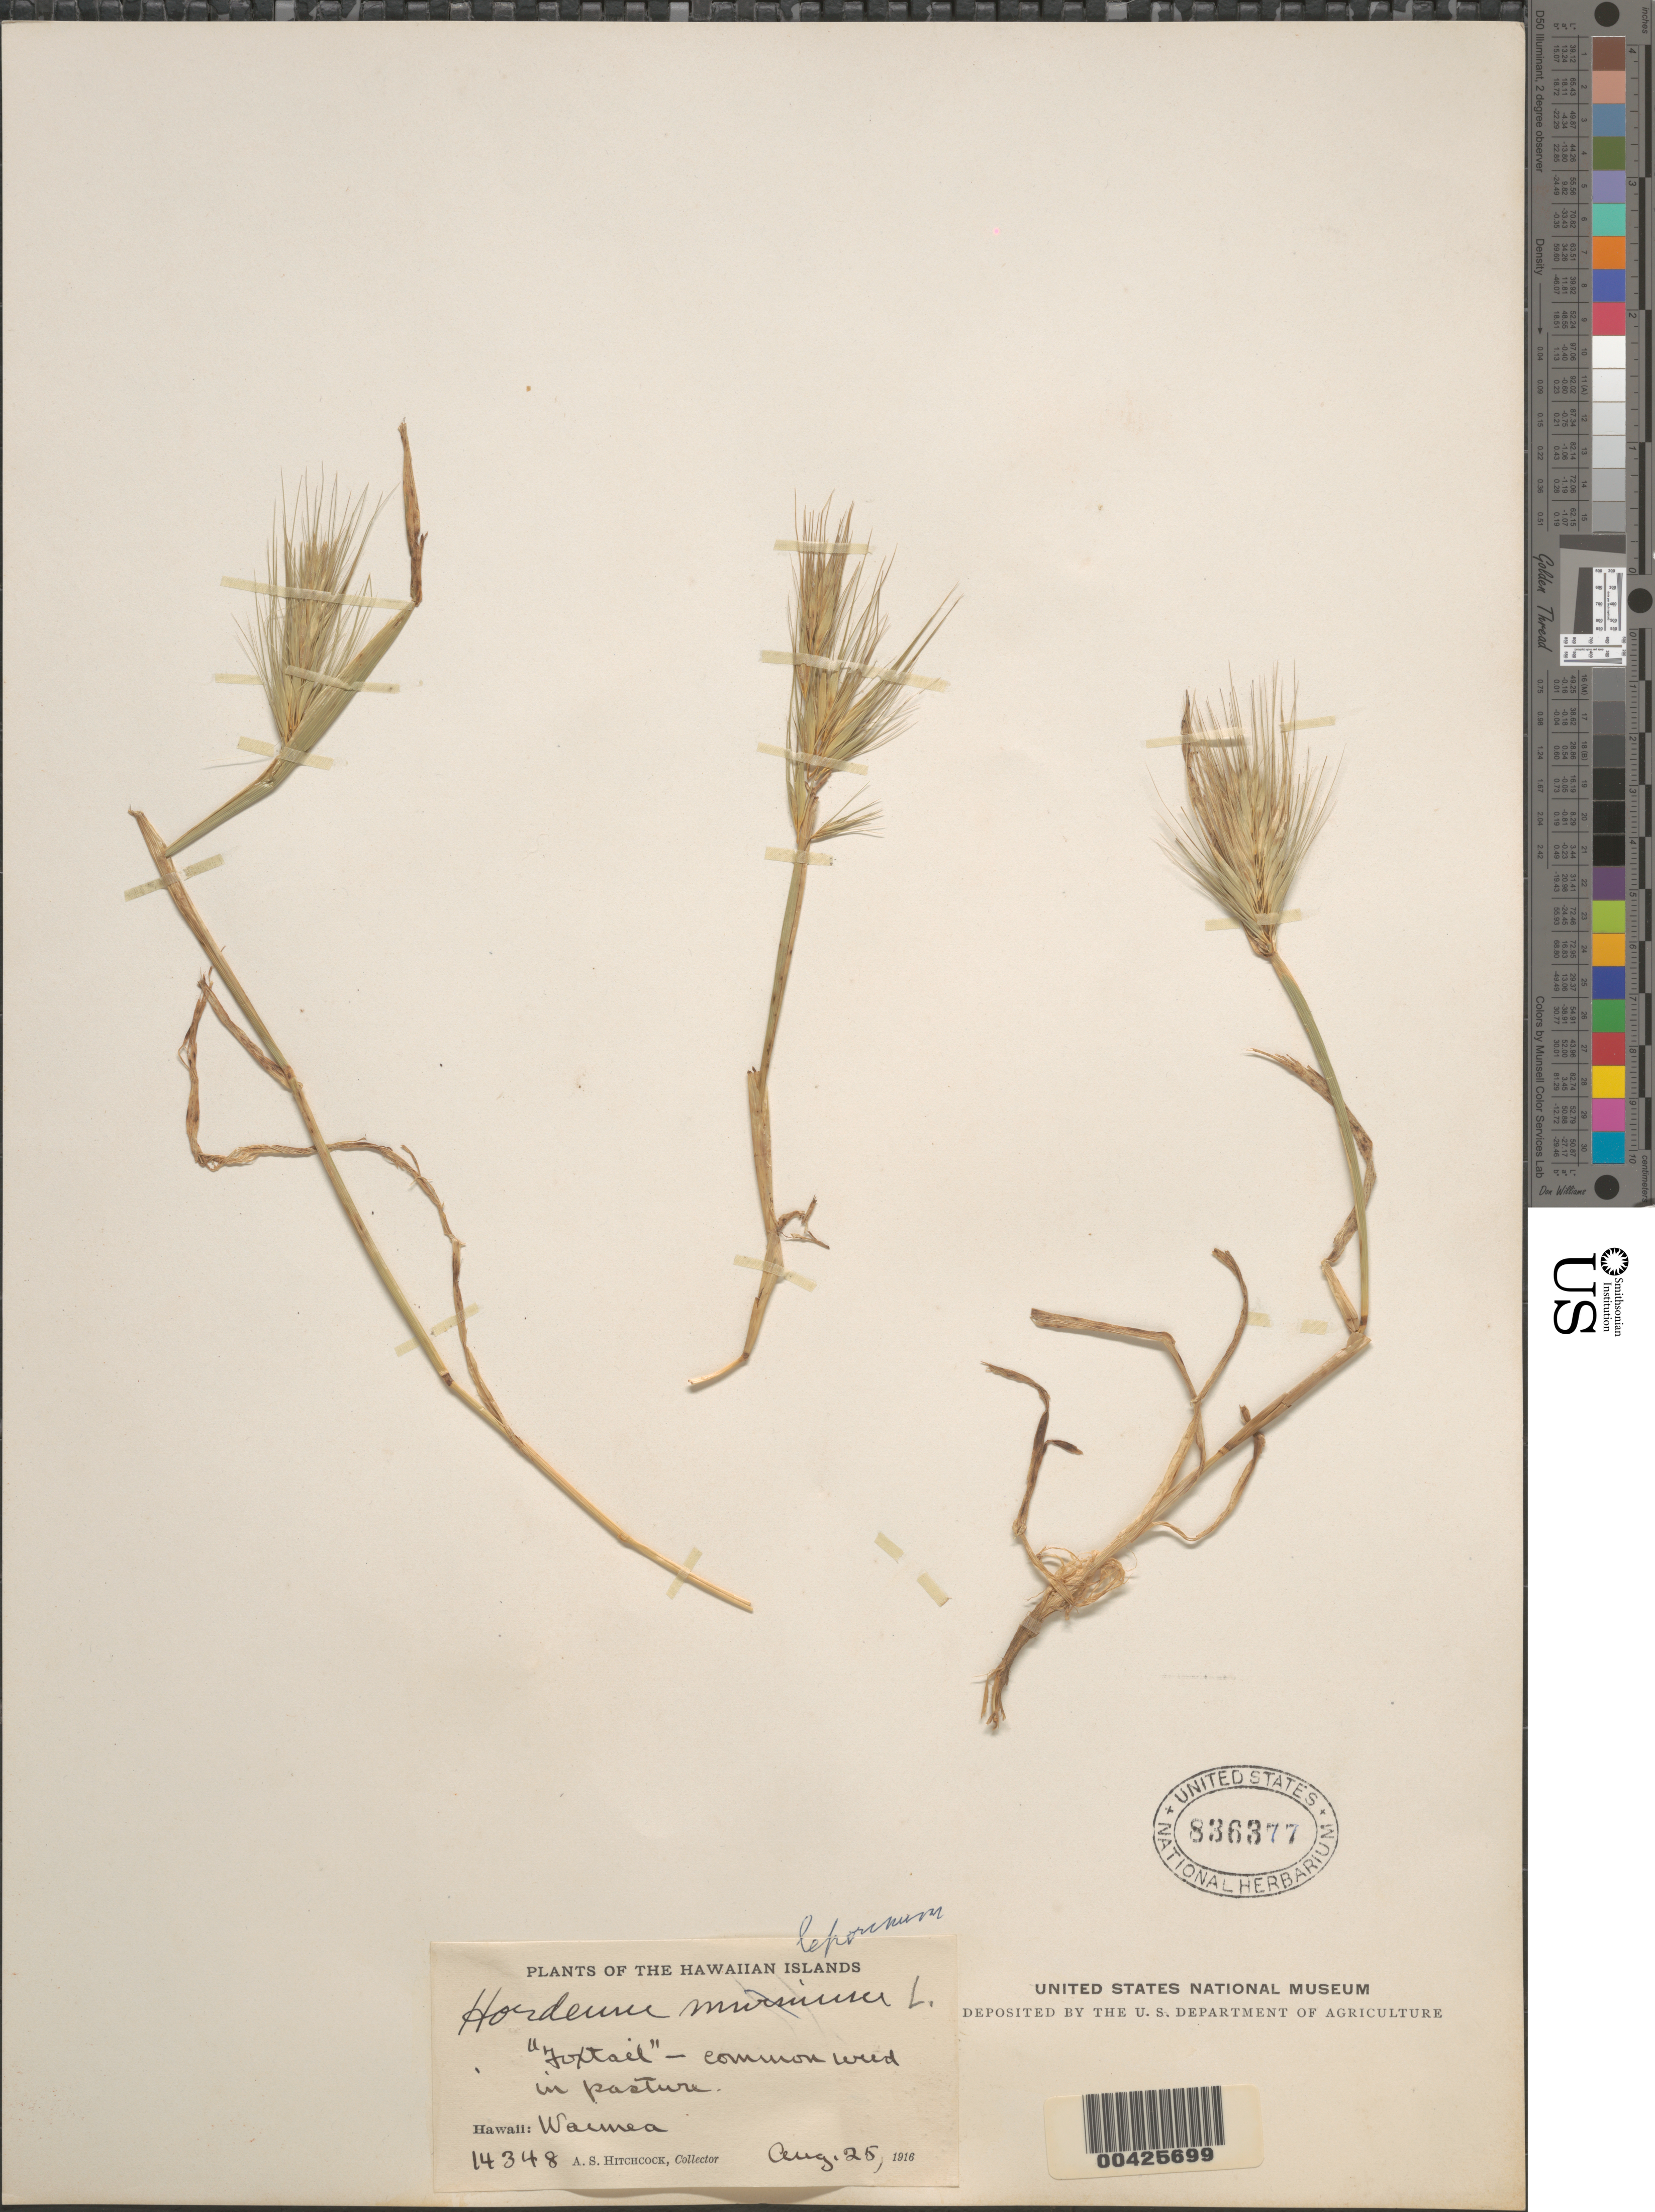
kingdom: Plantae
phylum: Tracheophyta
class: Liliopsida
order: Poales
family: Poaceae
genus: Hordeum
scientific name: Hordeum leporinum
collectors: A. S. Hitchcock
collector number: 14348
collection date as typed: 25 Aug 1916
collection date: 1916-08-25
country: United States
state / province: Hawaii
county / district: Kauai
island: Kaua'i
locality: Waimea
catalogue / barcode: US 836377